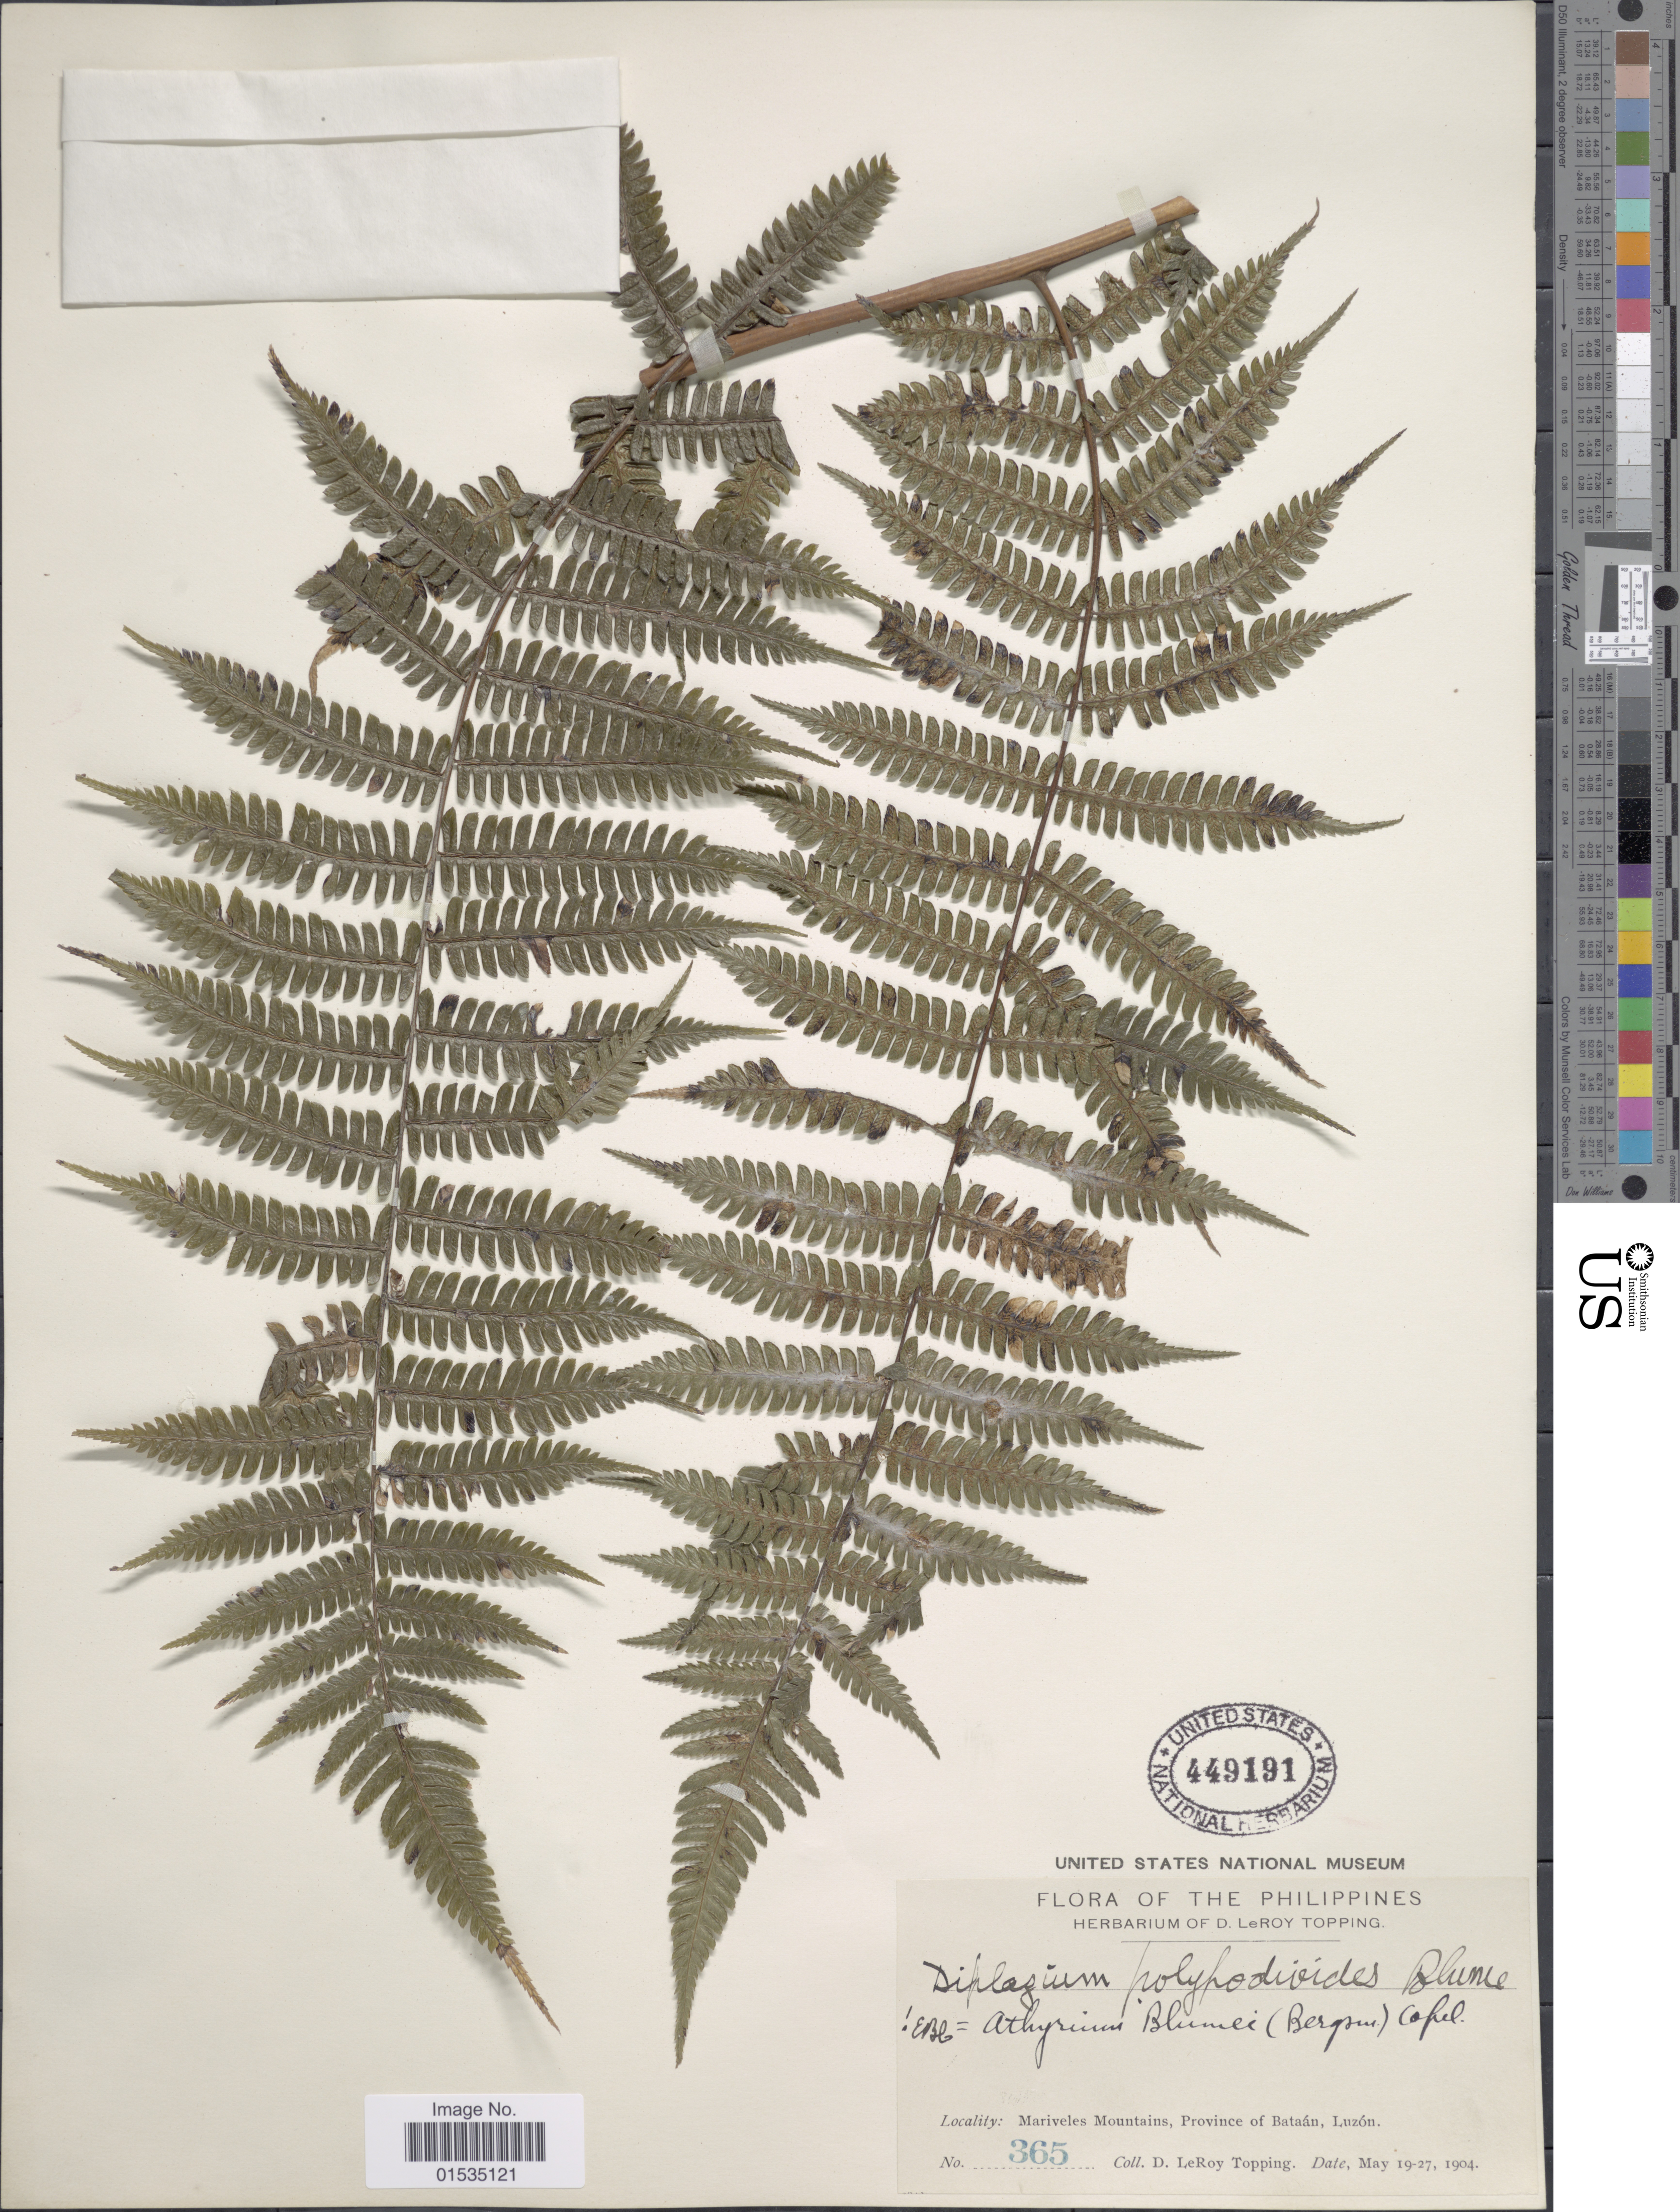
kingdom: Plantae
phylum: Tracheophyta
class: Polypodiopsida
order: Polypodiales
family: Athyriaceae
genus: Diplazium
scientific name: Diplazium polypodioides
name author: Blume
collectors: D. L. Topping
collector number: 365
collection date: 1904-05-19/1904-05-27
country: Philippines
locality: Mariveles Mountains, Province of Bataan, Luzon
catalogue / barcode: US 449191